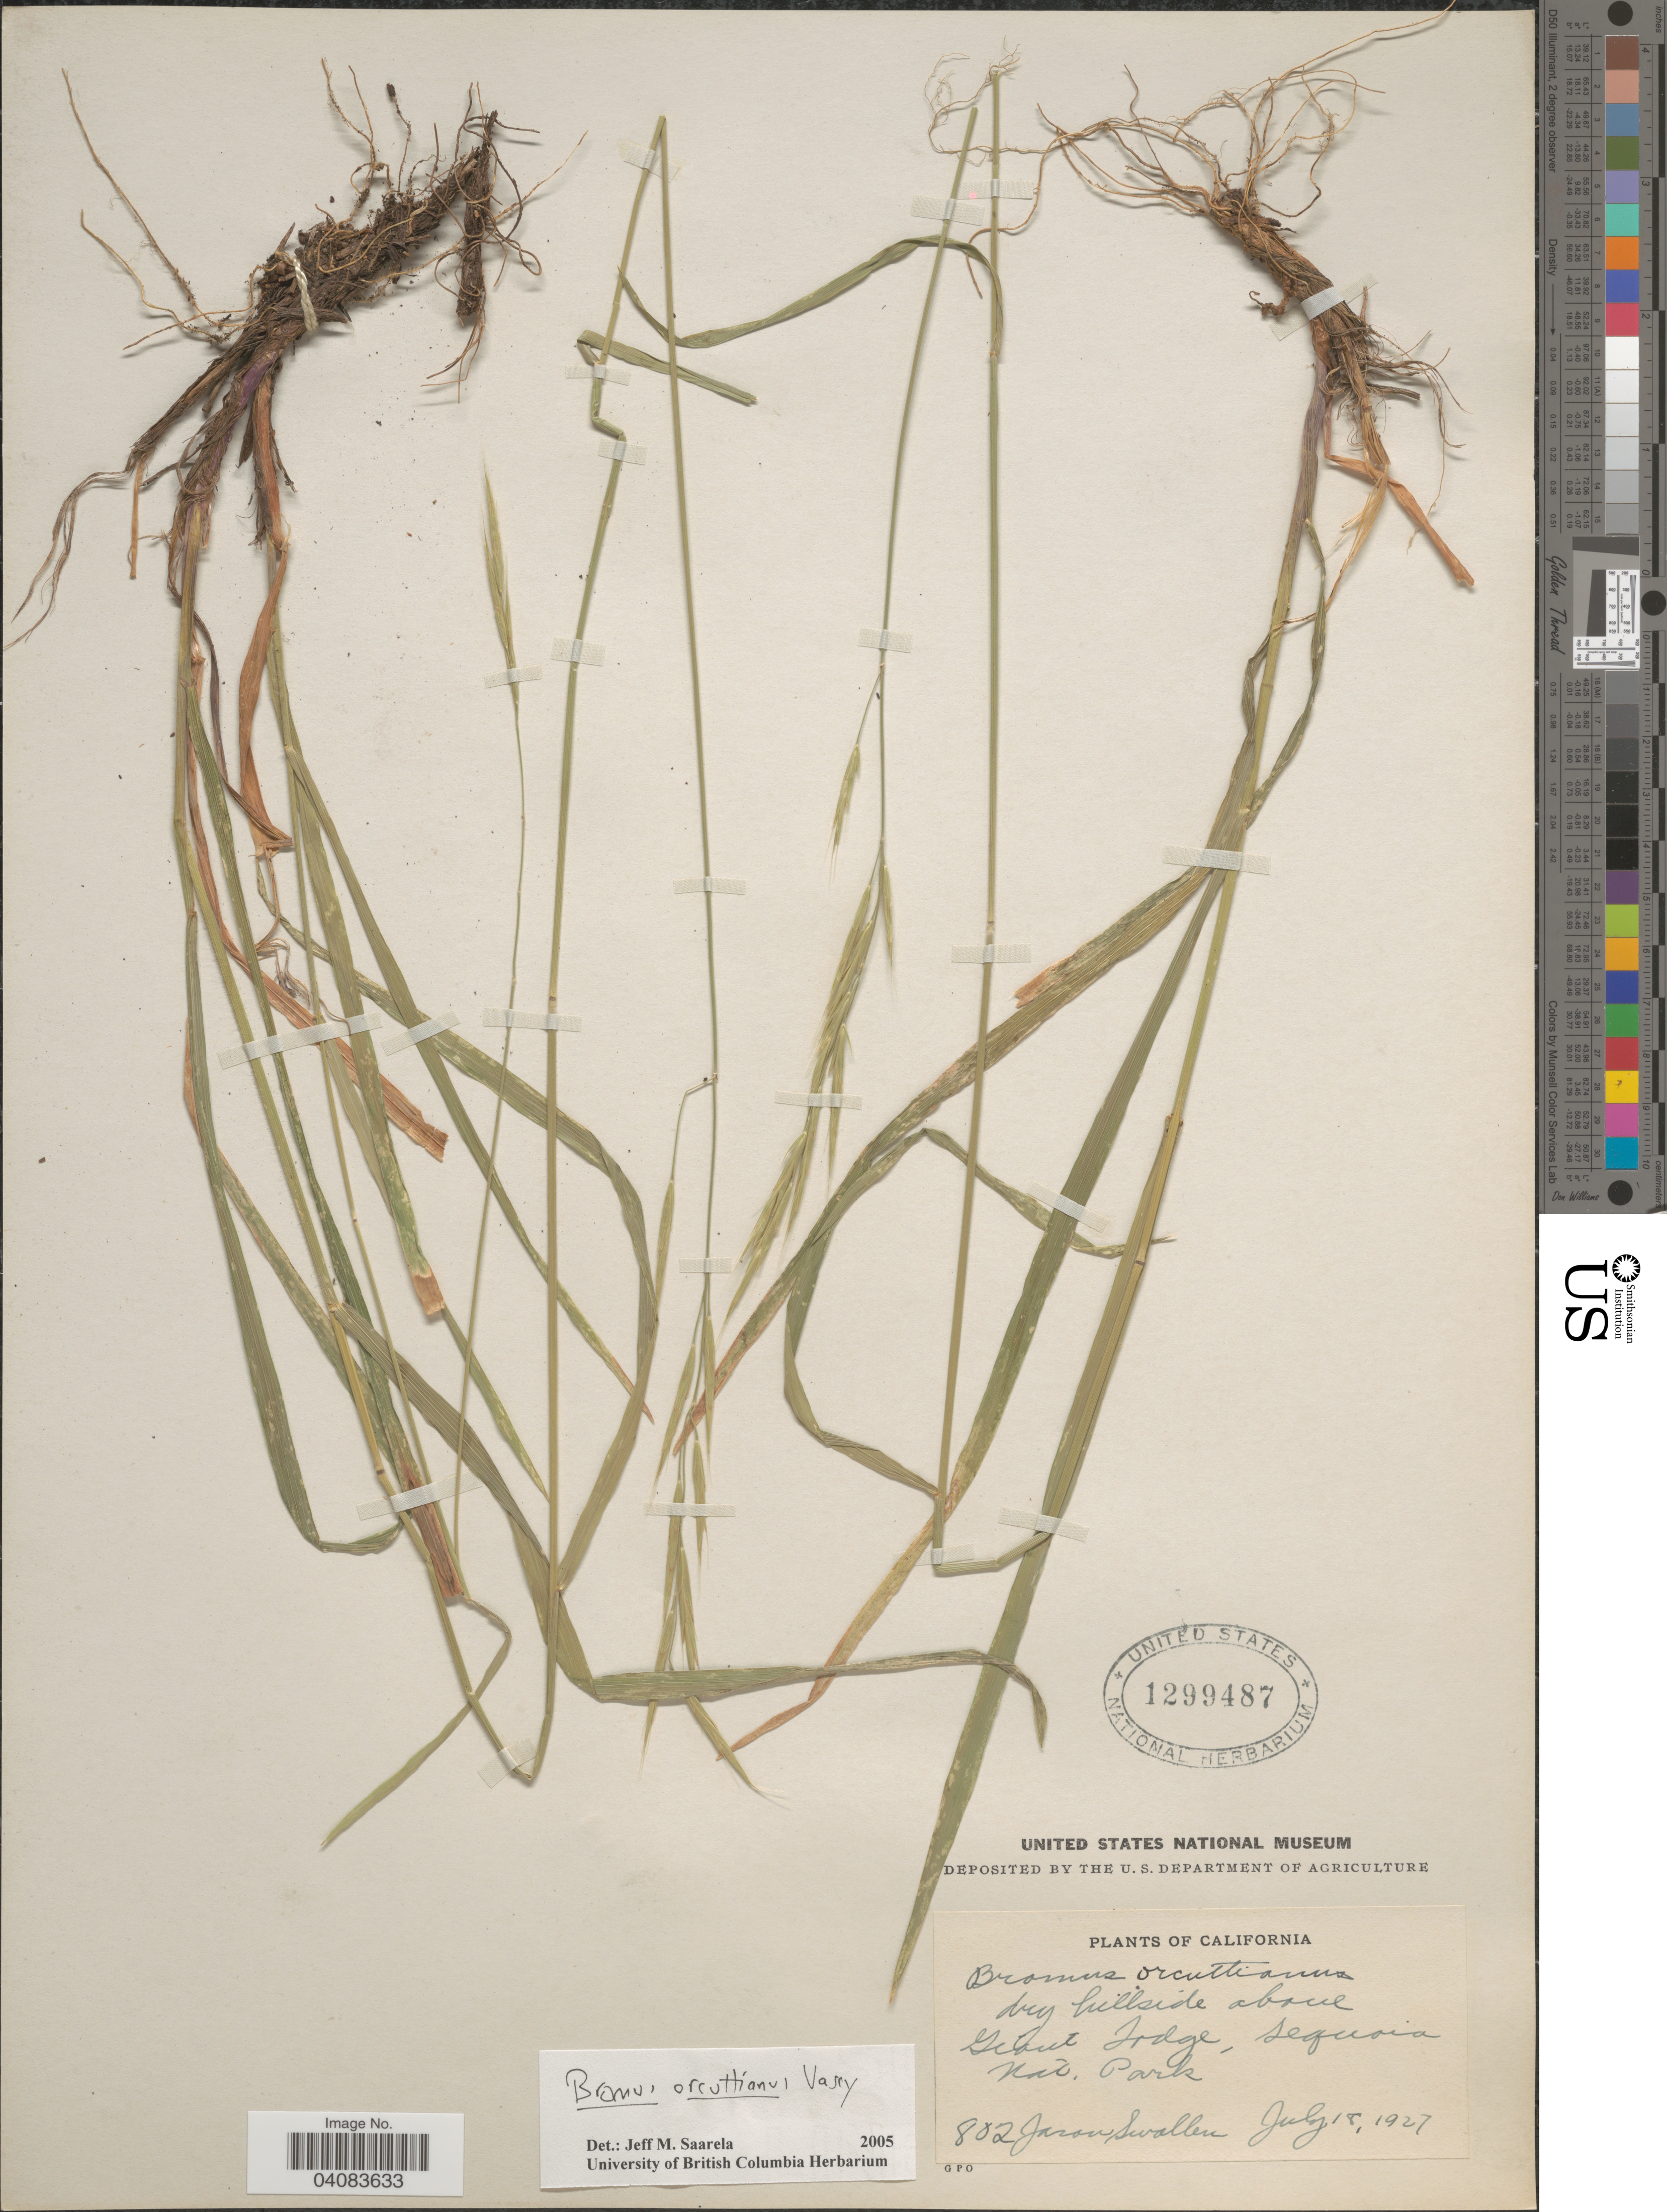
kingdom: Plantae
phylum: Tracheophyta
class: Liliopsida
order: Poales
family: Poaceae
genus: Bromus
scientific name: Bromus orcuttianus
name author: Vasey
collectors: J. R. Swallen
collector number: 882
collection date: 1927-07-18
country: United States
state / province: California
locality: Dry hillside above Giant Lodge, Sequoia Nat. Park.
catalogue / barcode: US 1299487